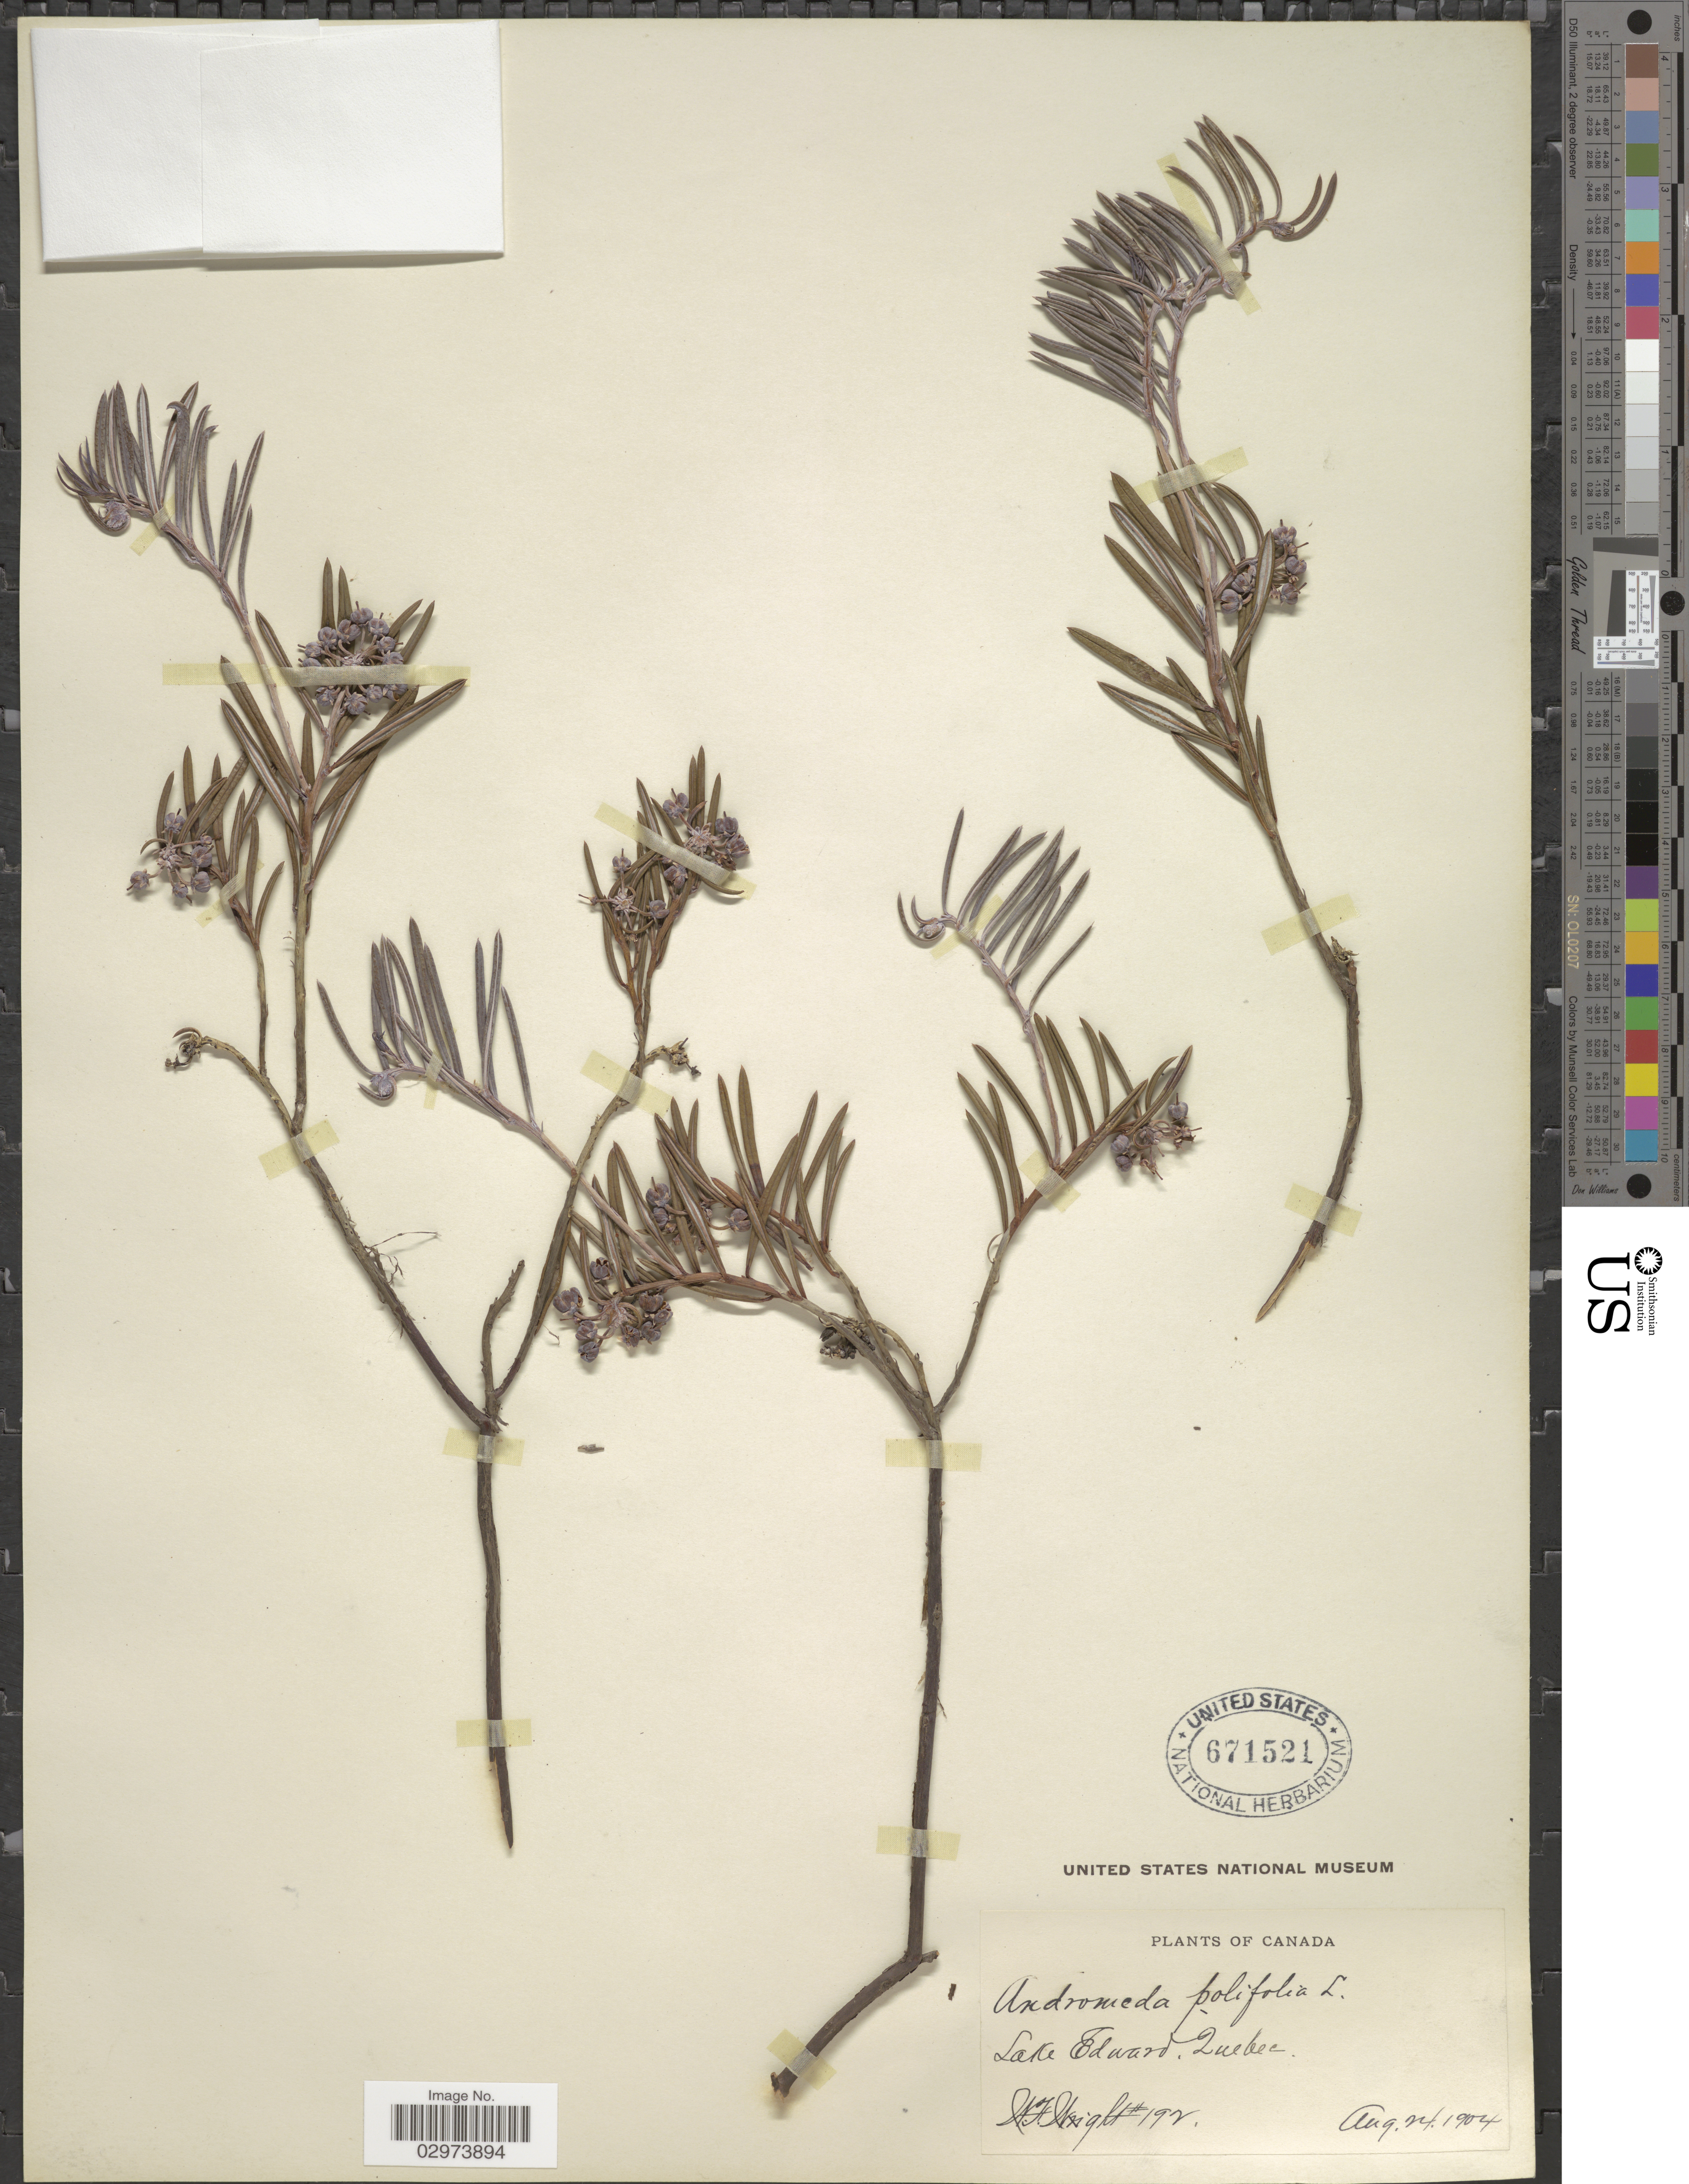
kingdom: Plantae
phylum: Tracheophyta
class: Magnoliopsida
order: Ericales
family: Ericaceae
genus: Andromeda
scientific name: Andromeda polifolia var. latifolia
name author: Aiton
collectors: W. F. Wright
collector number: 192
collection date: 1904-08-24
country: Canada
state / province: Quebec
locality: Lake Edward, Quebec.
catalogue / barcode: US 671521